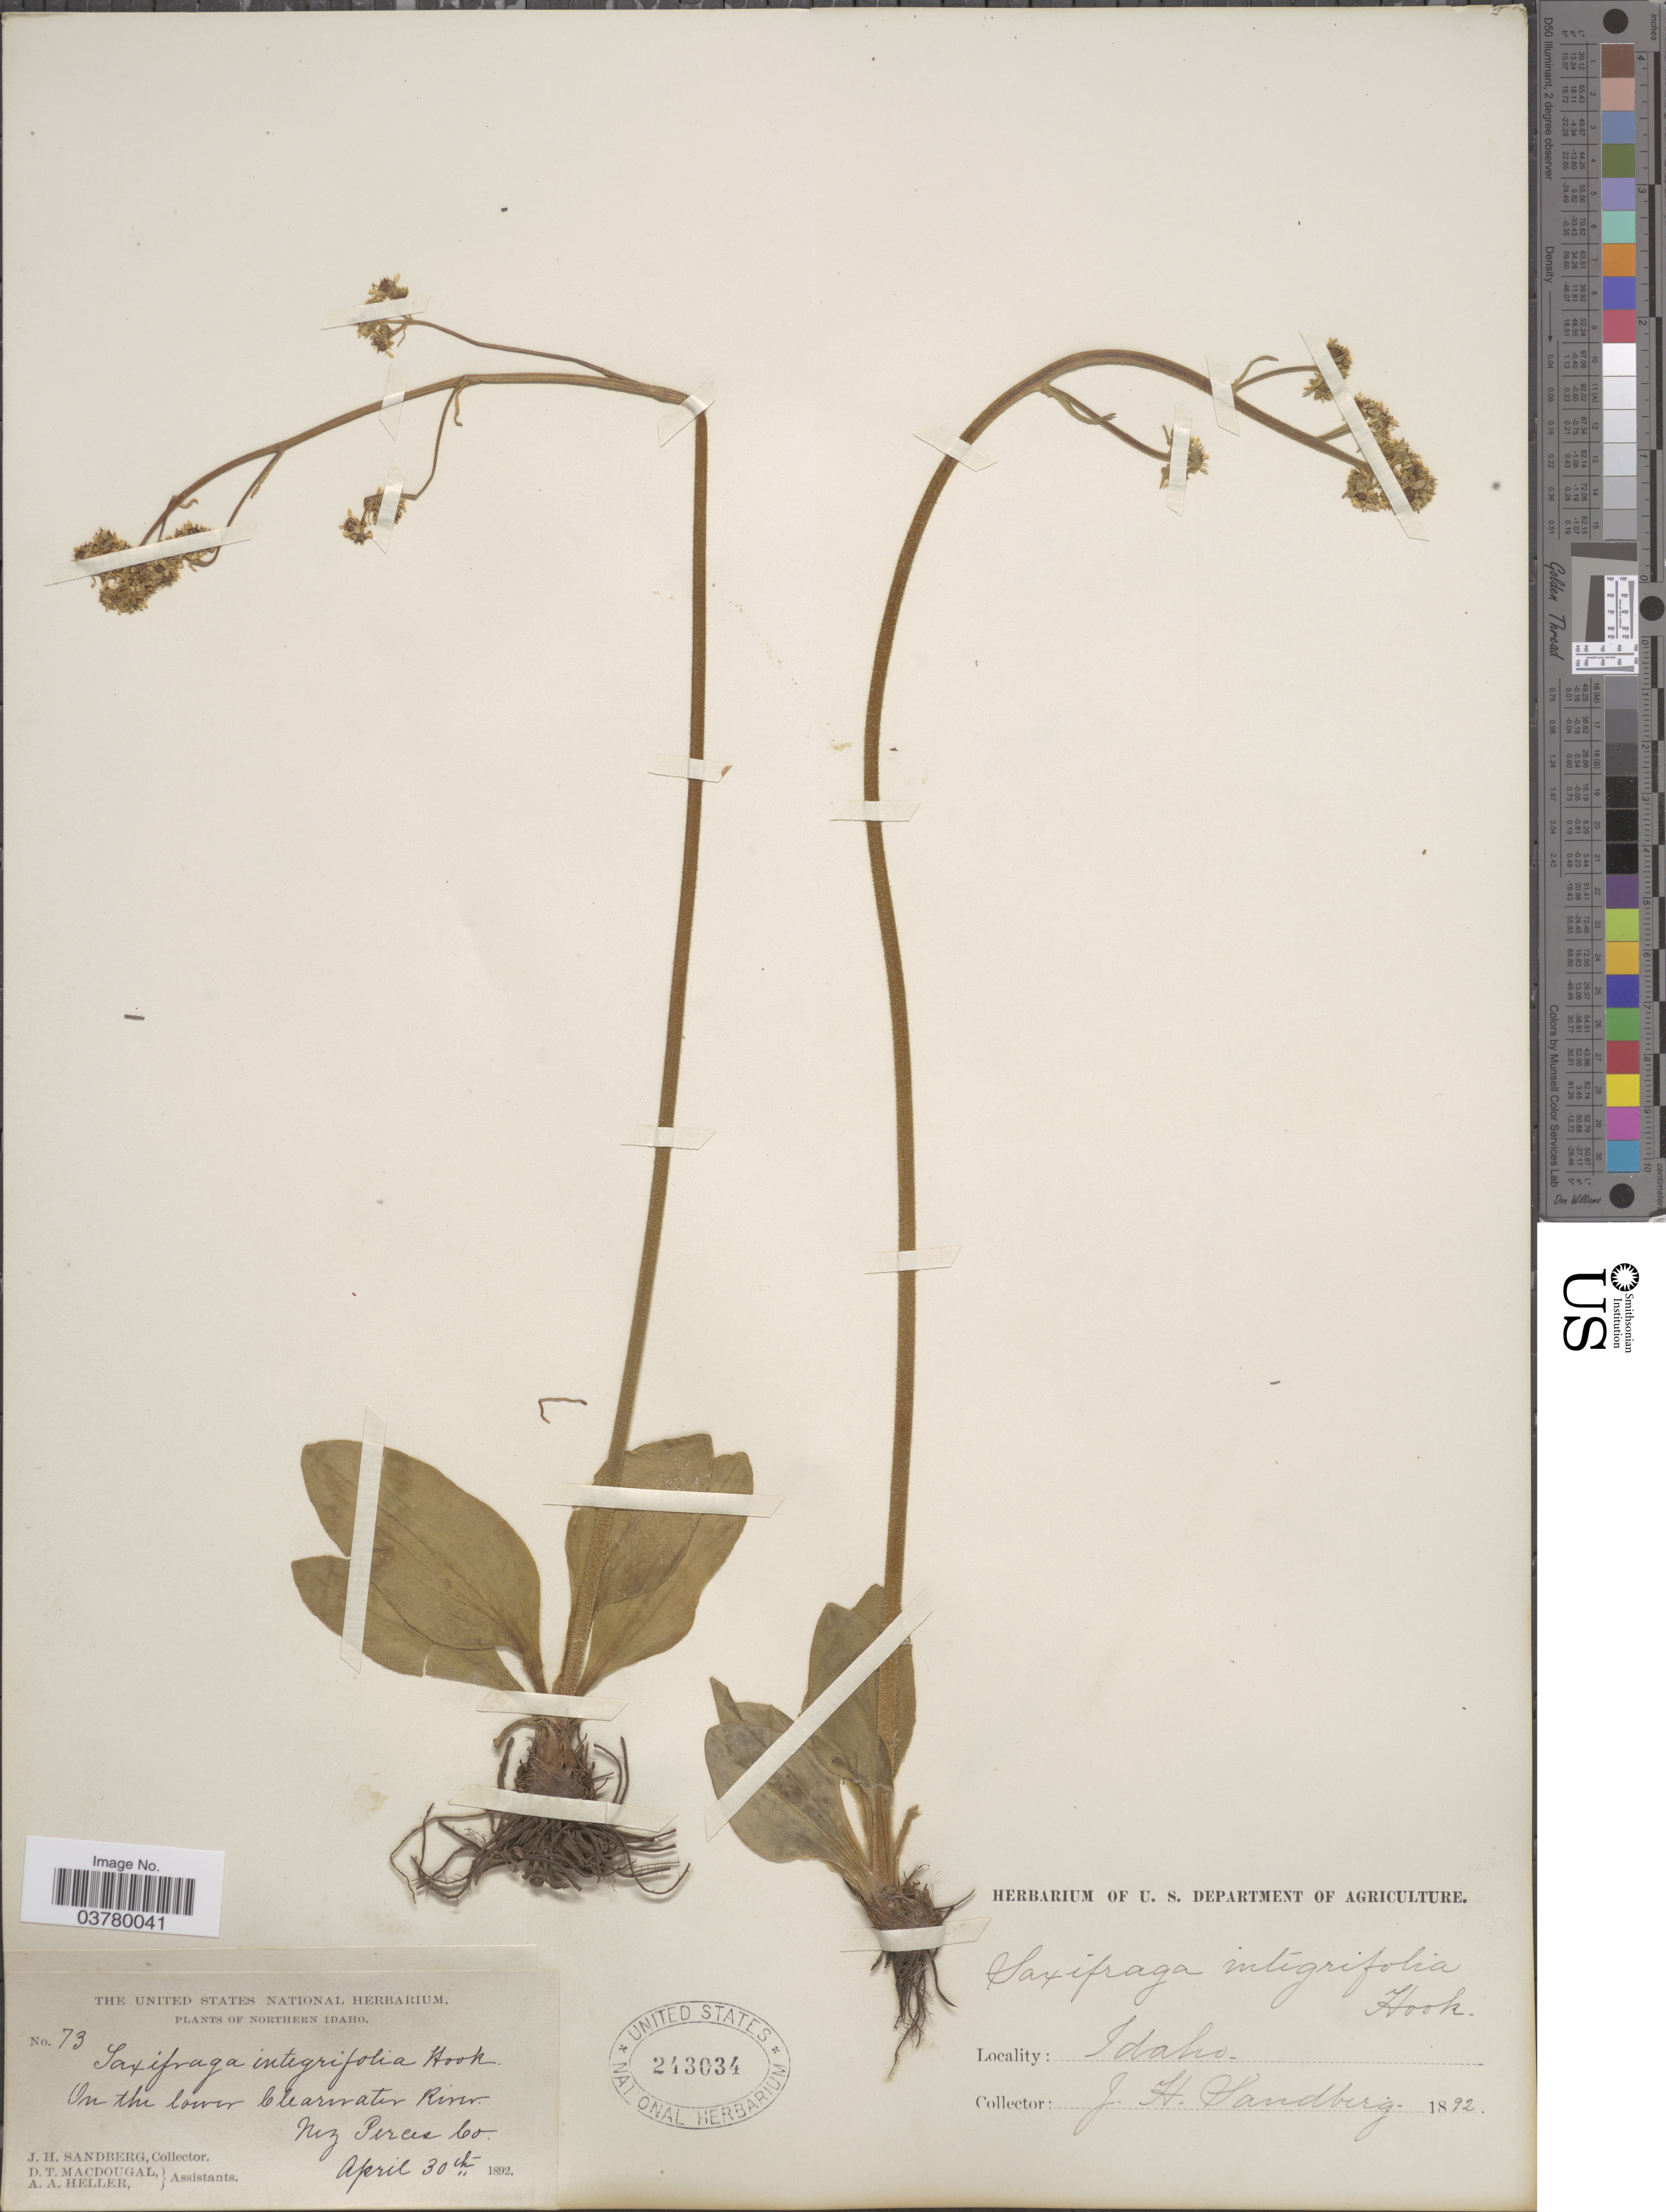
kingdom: Plantae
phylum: Tracheophyta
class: Magnoliopsida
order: Saxifragales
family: Saxifragaceae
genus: Micranthes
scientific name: Micranthes integrifolia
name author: (Hook.) Small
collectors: J. H. Sandberg, D. T. MacDougal & A. A. Heller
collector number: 73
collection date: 1892-04-30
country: United States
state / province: Idaho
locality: Northern Idaho. On the lower Clearwater River. Nez Perces Co.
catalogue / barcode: US 243034